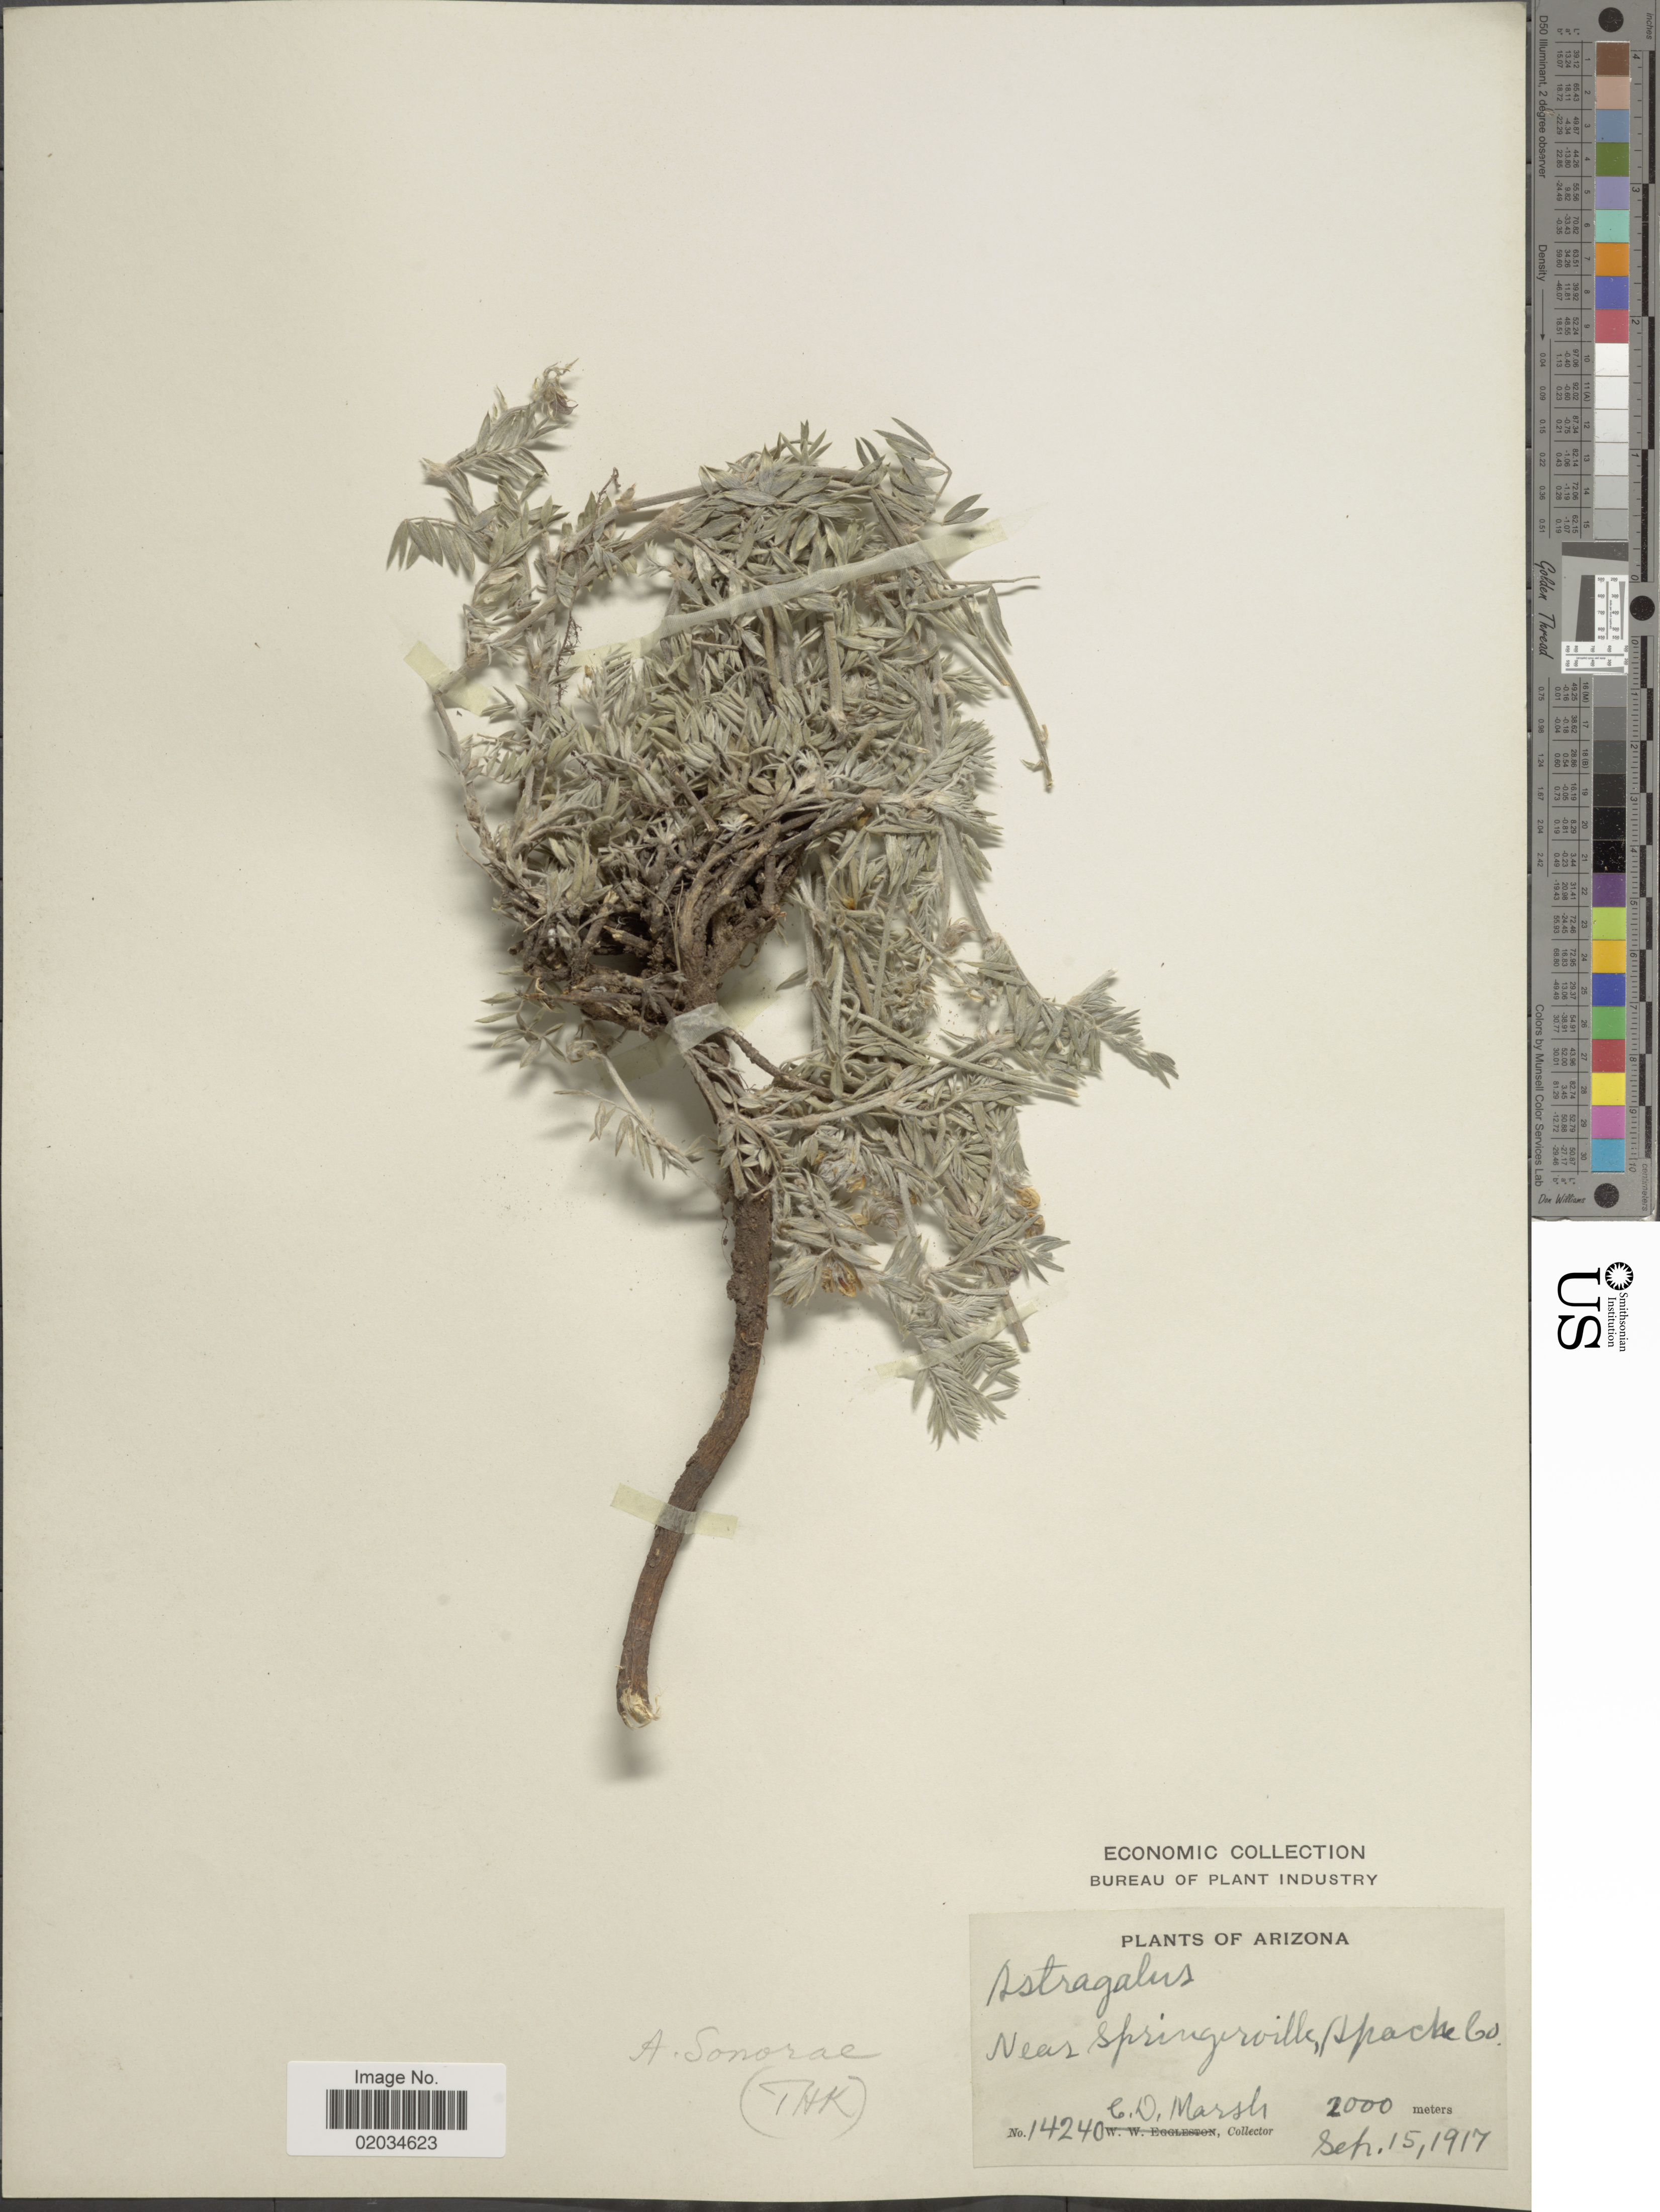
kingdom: Plantae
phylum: Tracheophyta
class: Magnoliopsida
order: Fabales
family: Fabaceae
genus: Astragalus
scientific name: Astragalus sonorae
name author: A. Gray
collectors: C. D. Marsh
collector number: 14240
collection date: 1917-09-19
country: United States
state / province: Arizona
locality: Near Springerville, Apache Co.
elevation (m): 2000